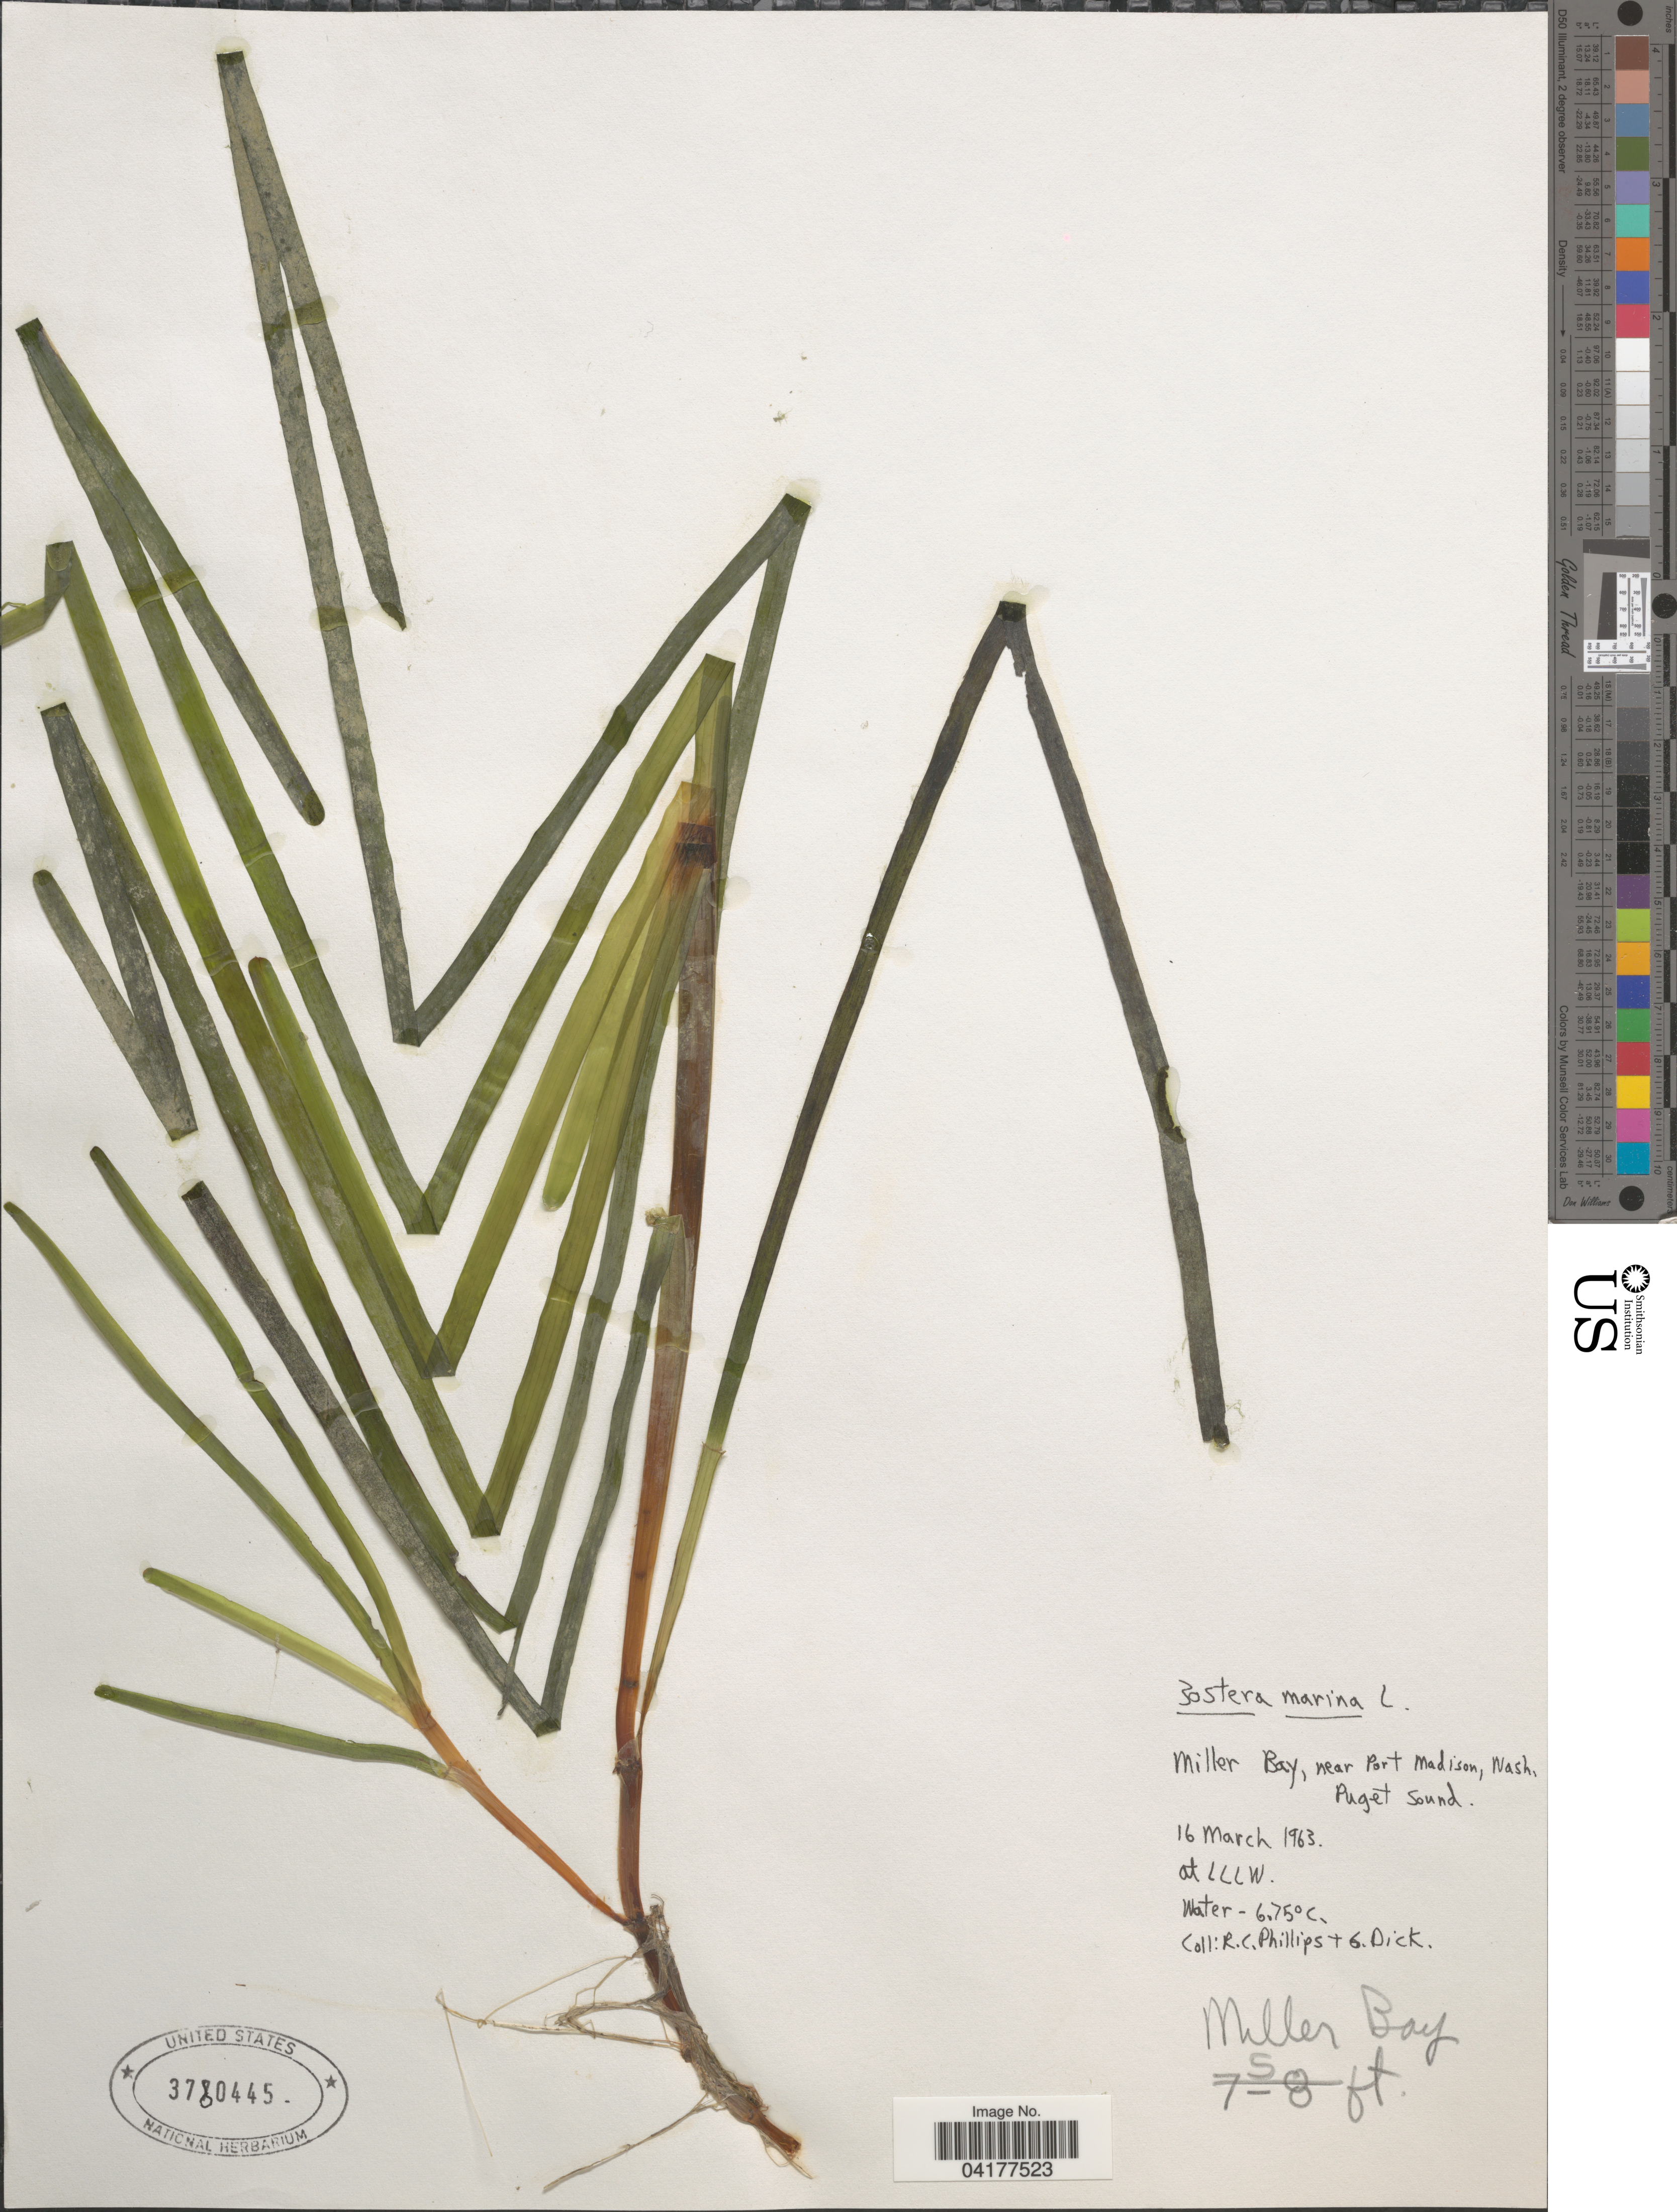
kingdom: Plantae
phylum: Tracheophyta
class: Liliopsida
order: Alismatales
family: Zosteraceae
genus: Zostera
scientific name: Zostera marina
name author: L.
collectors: R. C. Phillips & G. Dick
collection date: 1963-03-16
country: United States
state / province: Washington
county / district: King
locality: Miller Bay, off Port Madison. Puget Sound. At LLLW.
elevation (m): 2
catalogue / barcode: US 3780445